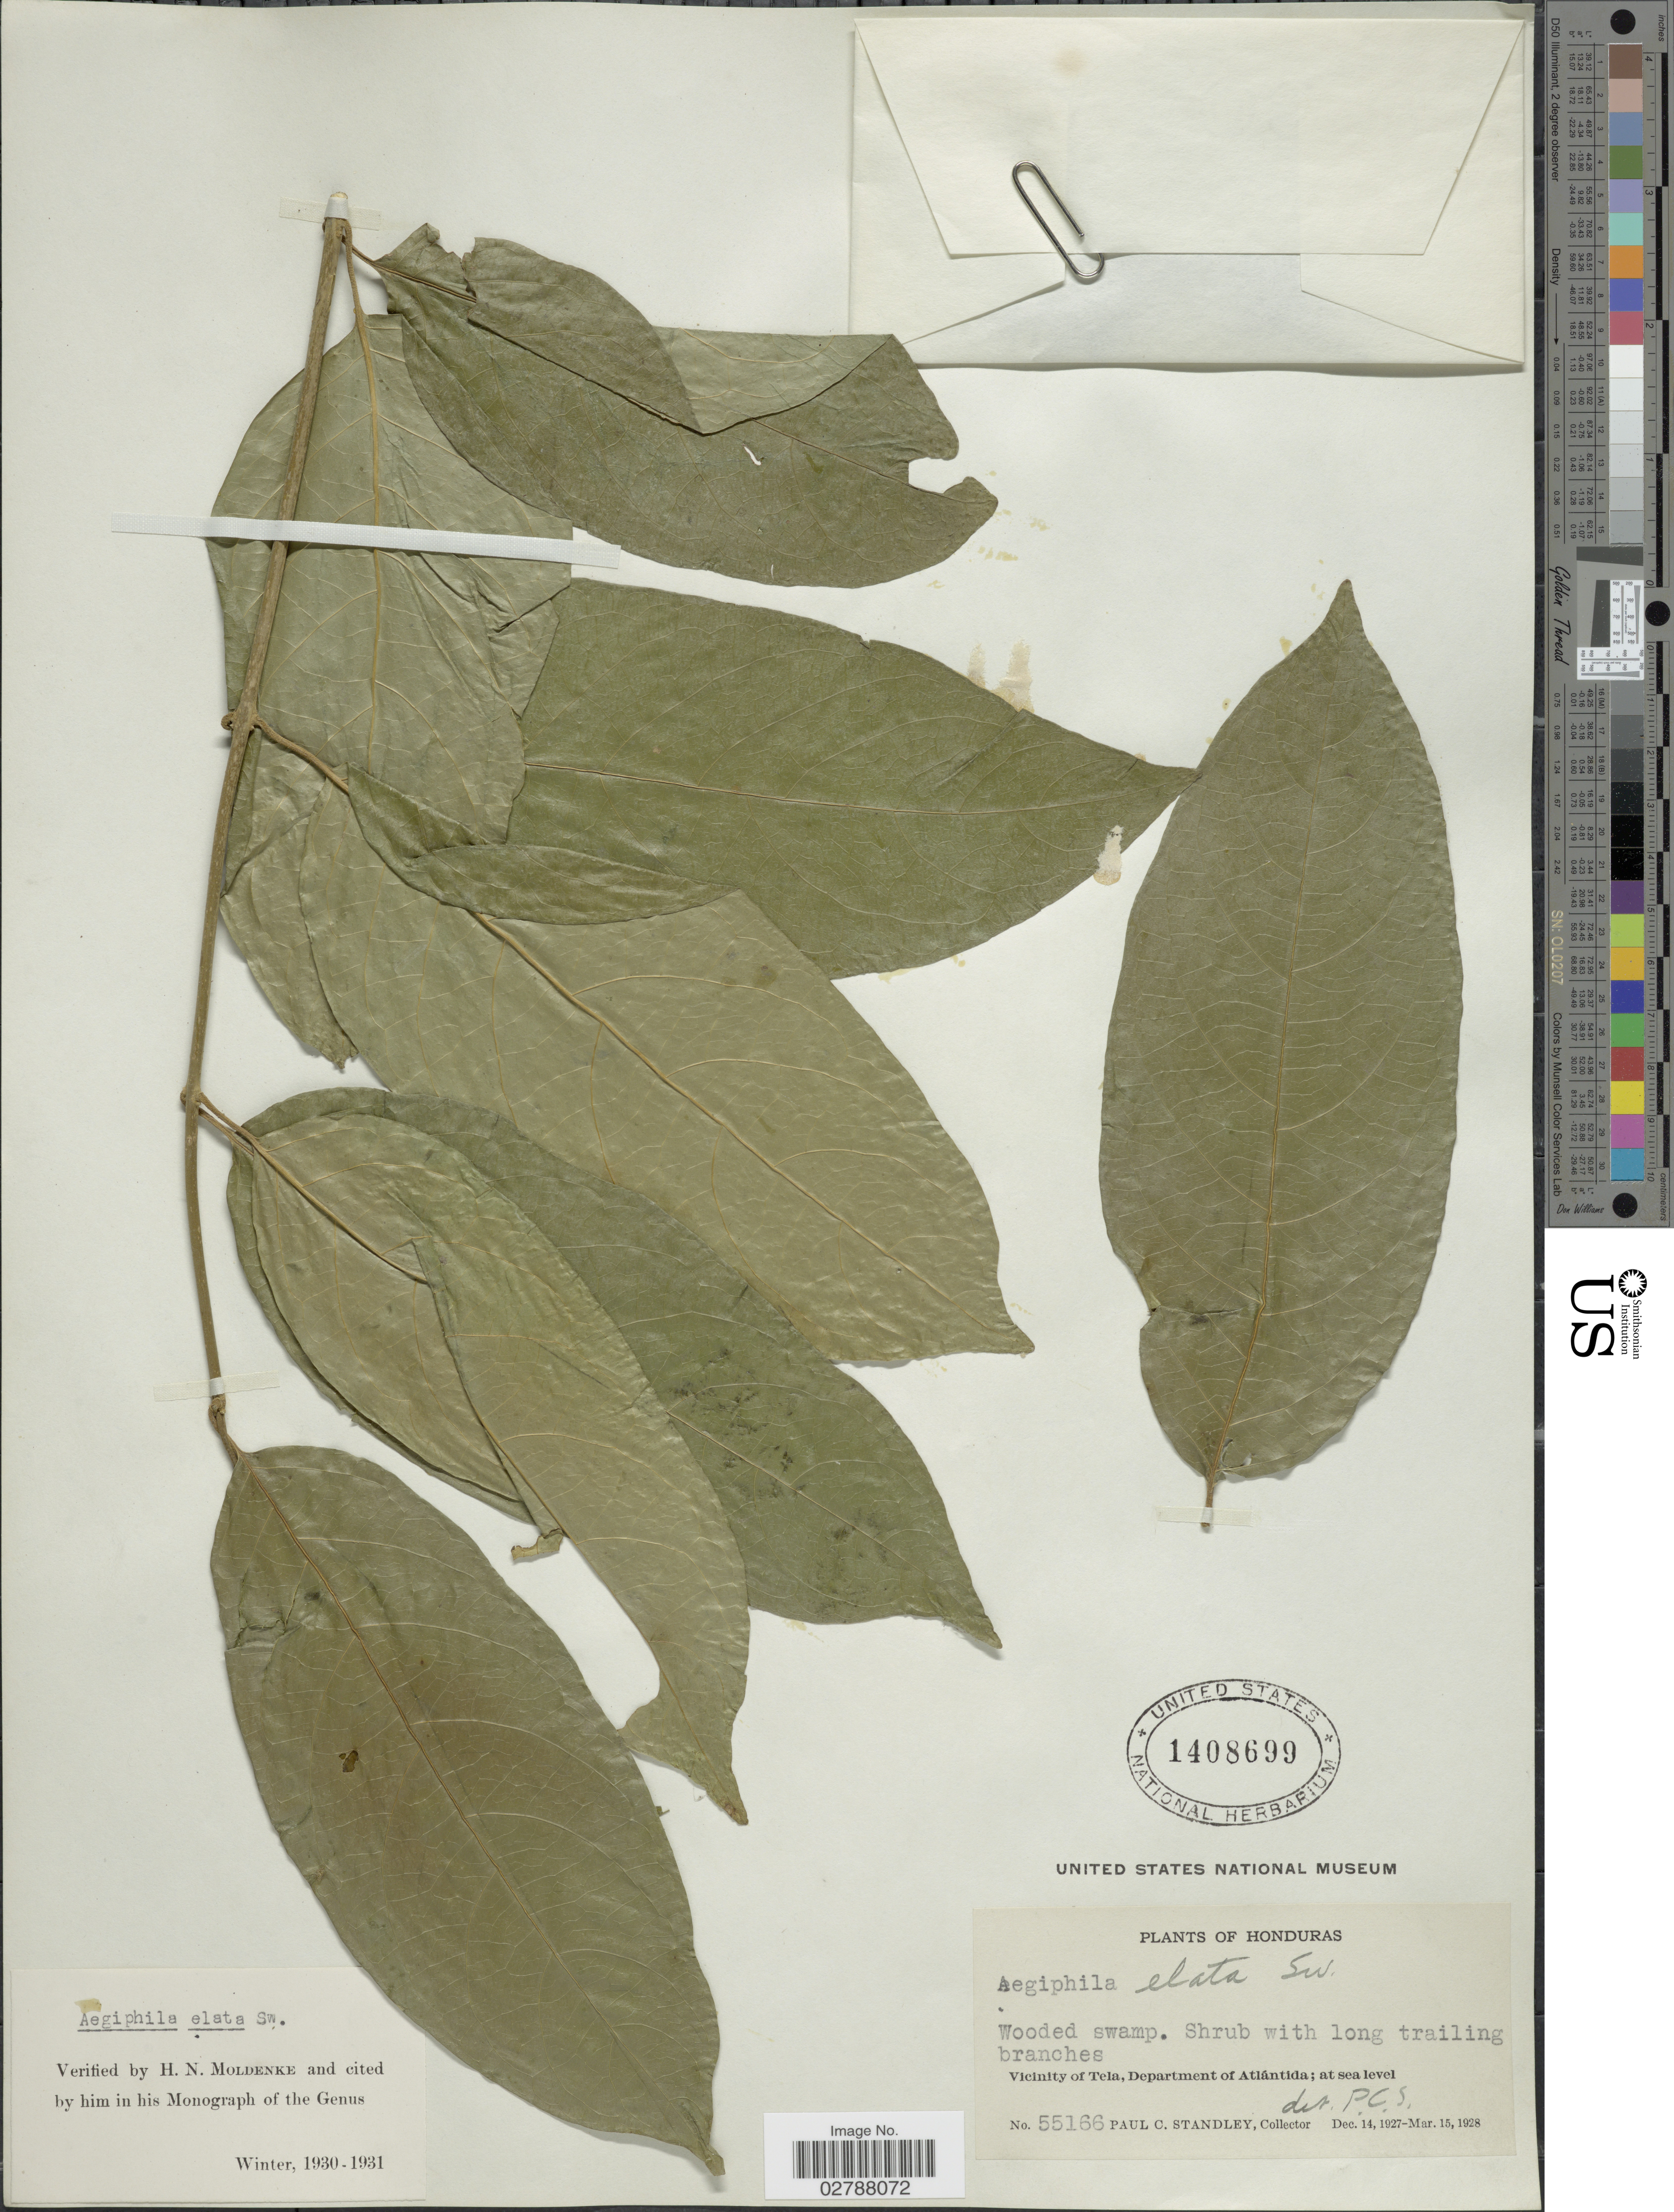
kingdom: Plantae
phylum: Tracheophyta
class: Magnoliopsida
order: Lamiales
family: Lamiaceae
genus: Aegiphila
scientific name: Aegiphila elata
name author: Sw.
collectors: P. C. Standley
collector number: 55166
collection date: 1927-12-14/1928-03-15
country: Honduras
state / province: Atlántida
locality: Vicinity of Tela.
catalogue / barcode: US 1408699